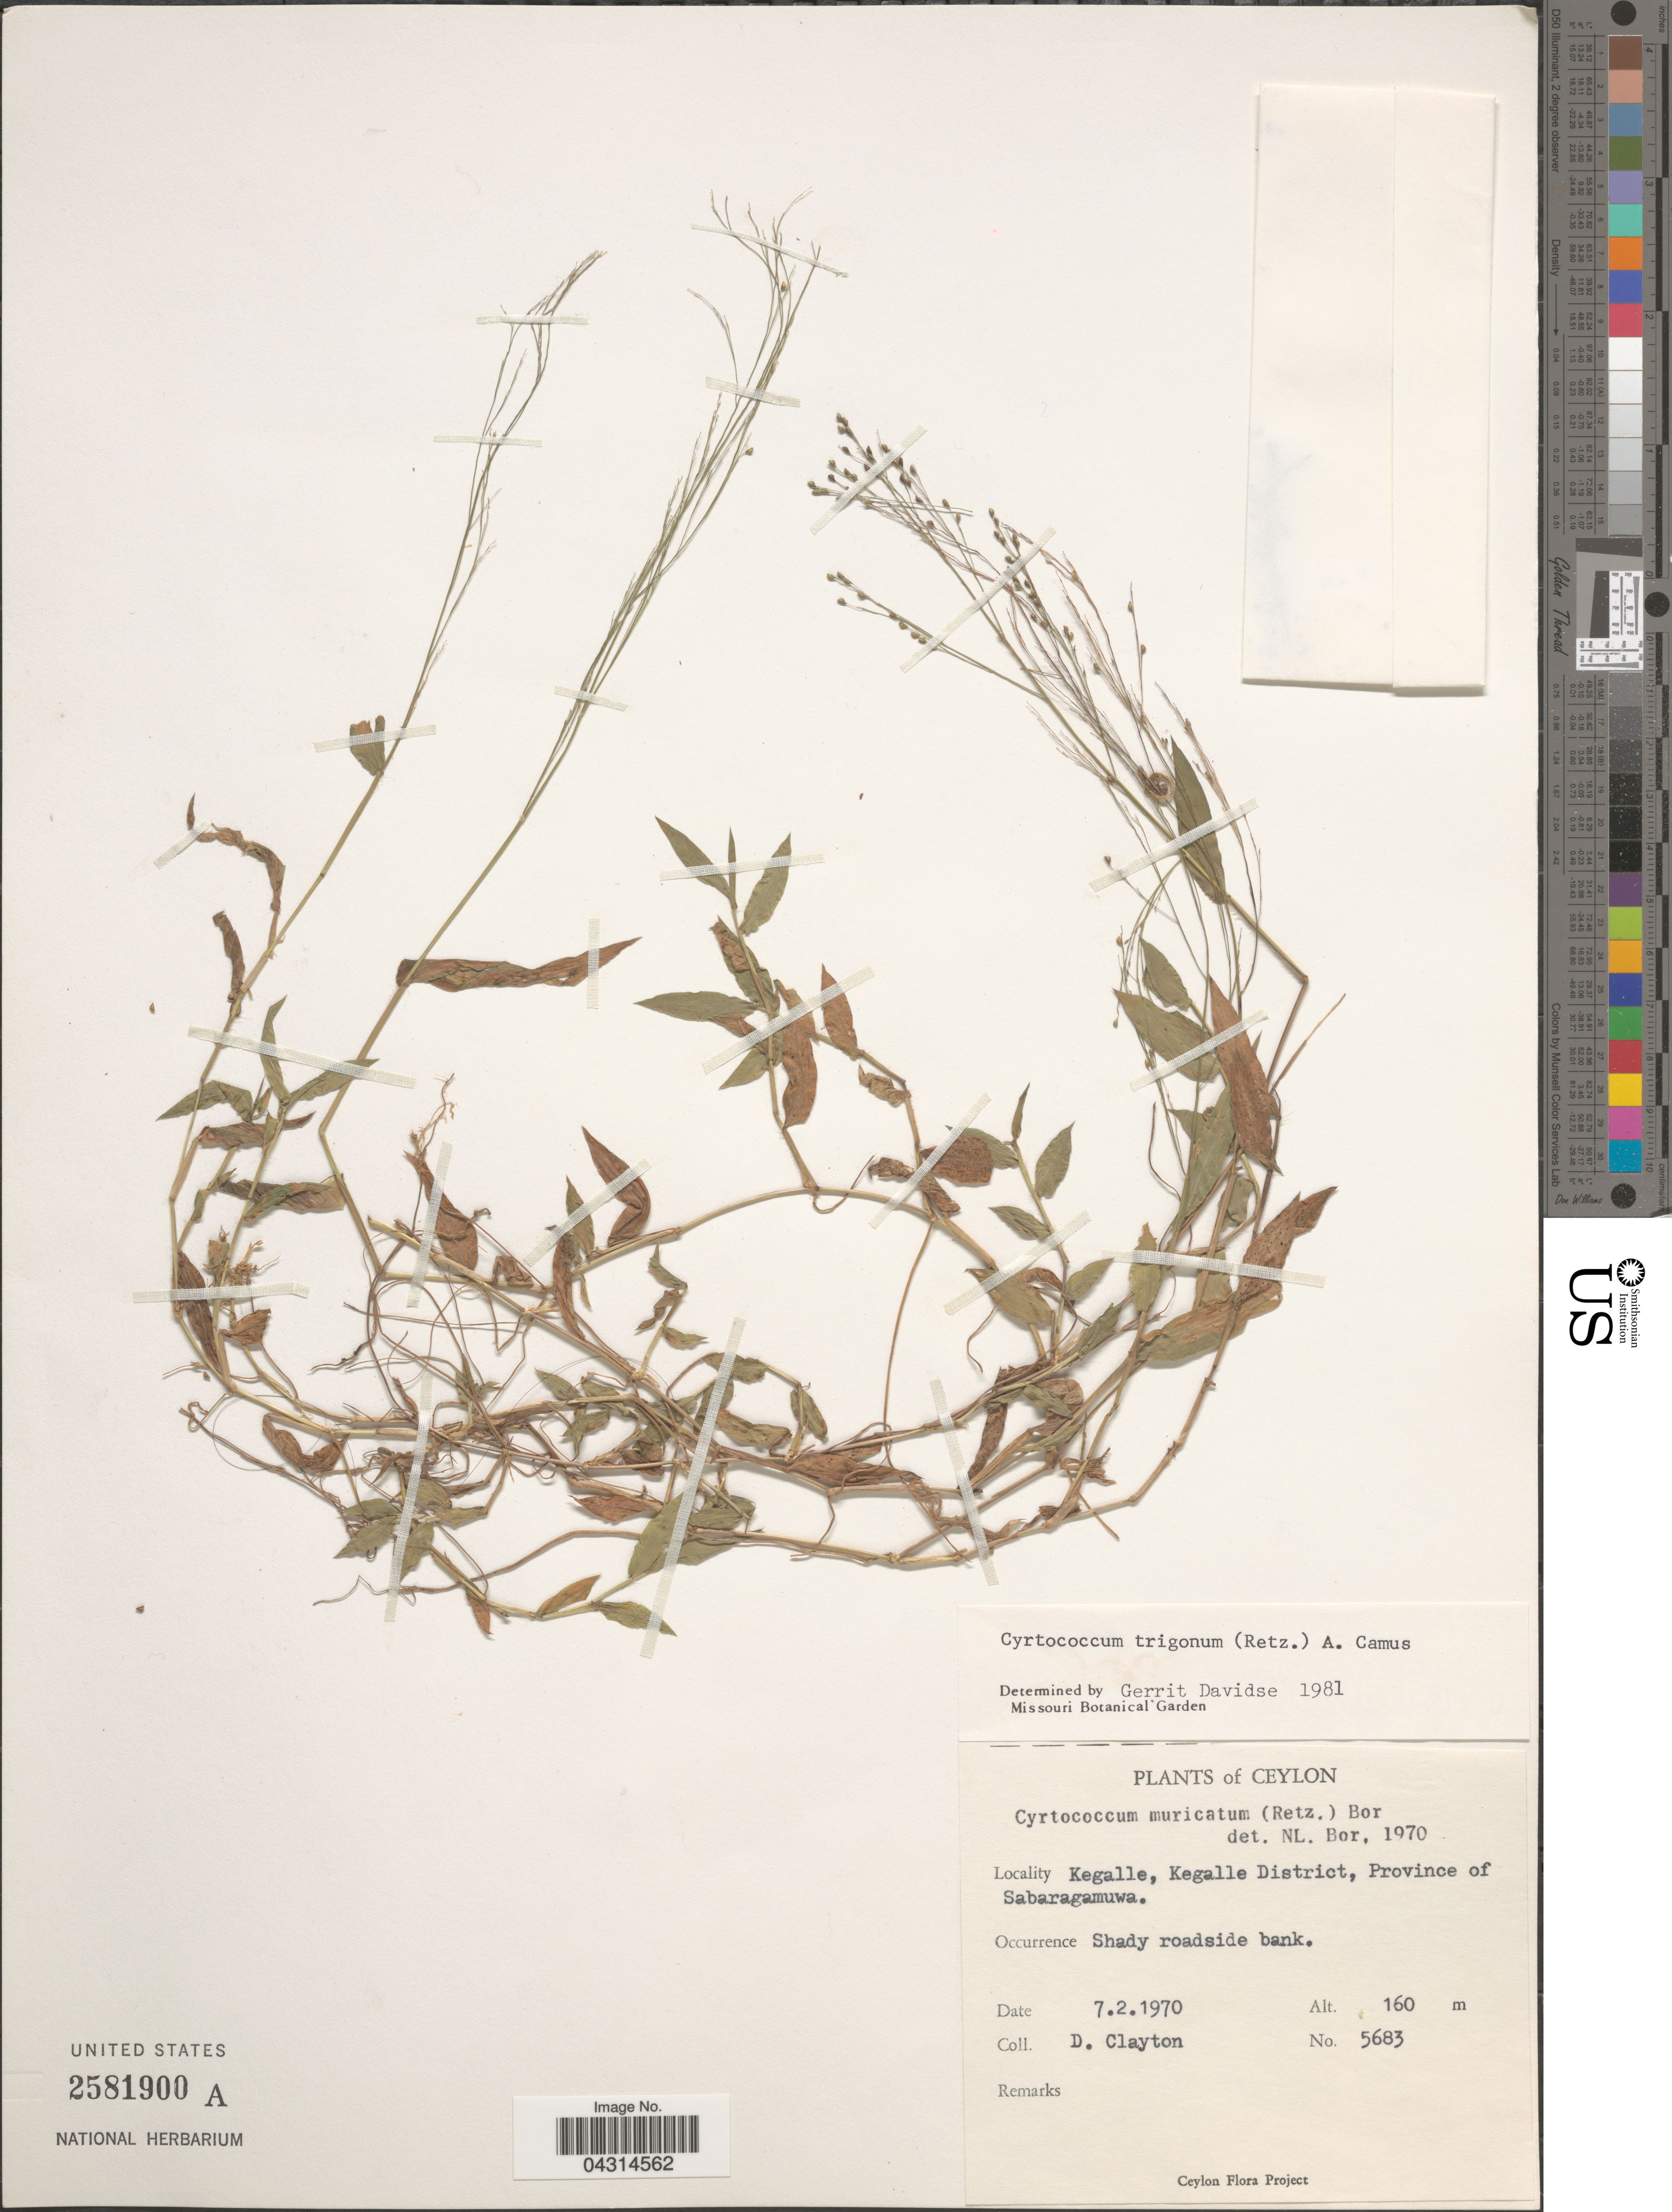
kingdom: Plantae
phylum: Tracheophyta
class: Liliopsida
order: Poales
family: Poaceae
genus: Cyrtococcum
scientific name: Cyrtococcum trigonum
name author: (Retz.) A. Camus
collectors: D. Clayton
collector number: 5683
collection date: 1970-02-07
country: Sri Lanka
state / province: Sabaragamuwa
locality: Ceylon. Kegalle, Kegalle District.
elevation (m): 160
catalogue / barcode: US 2581900A